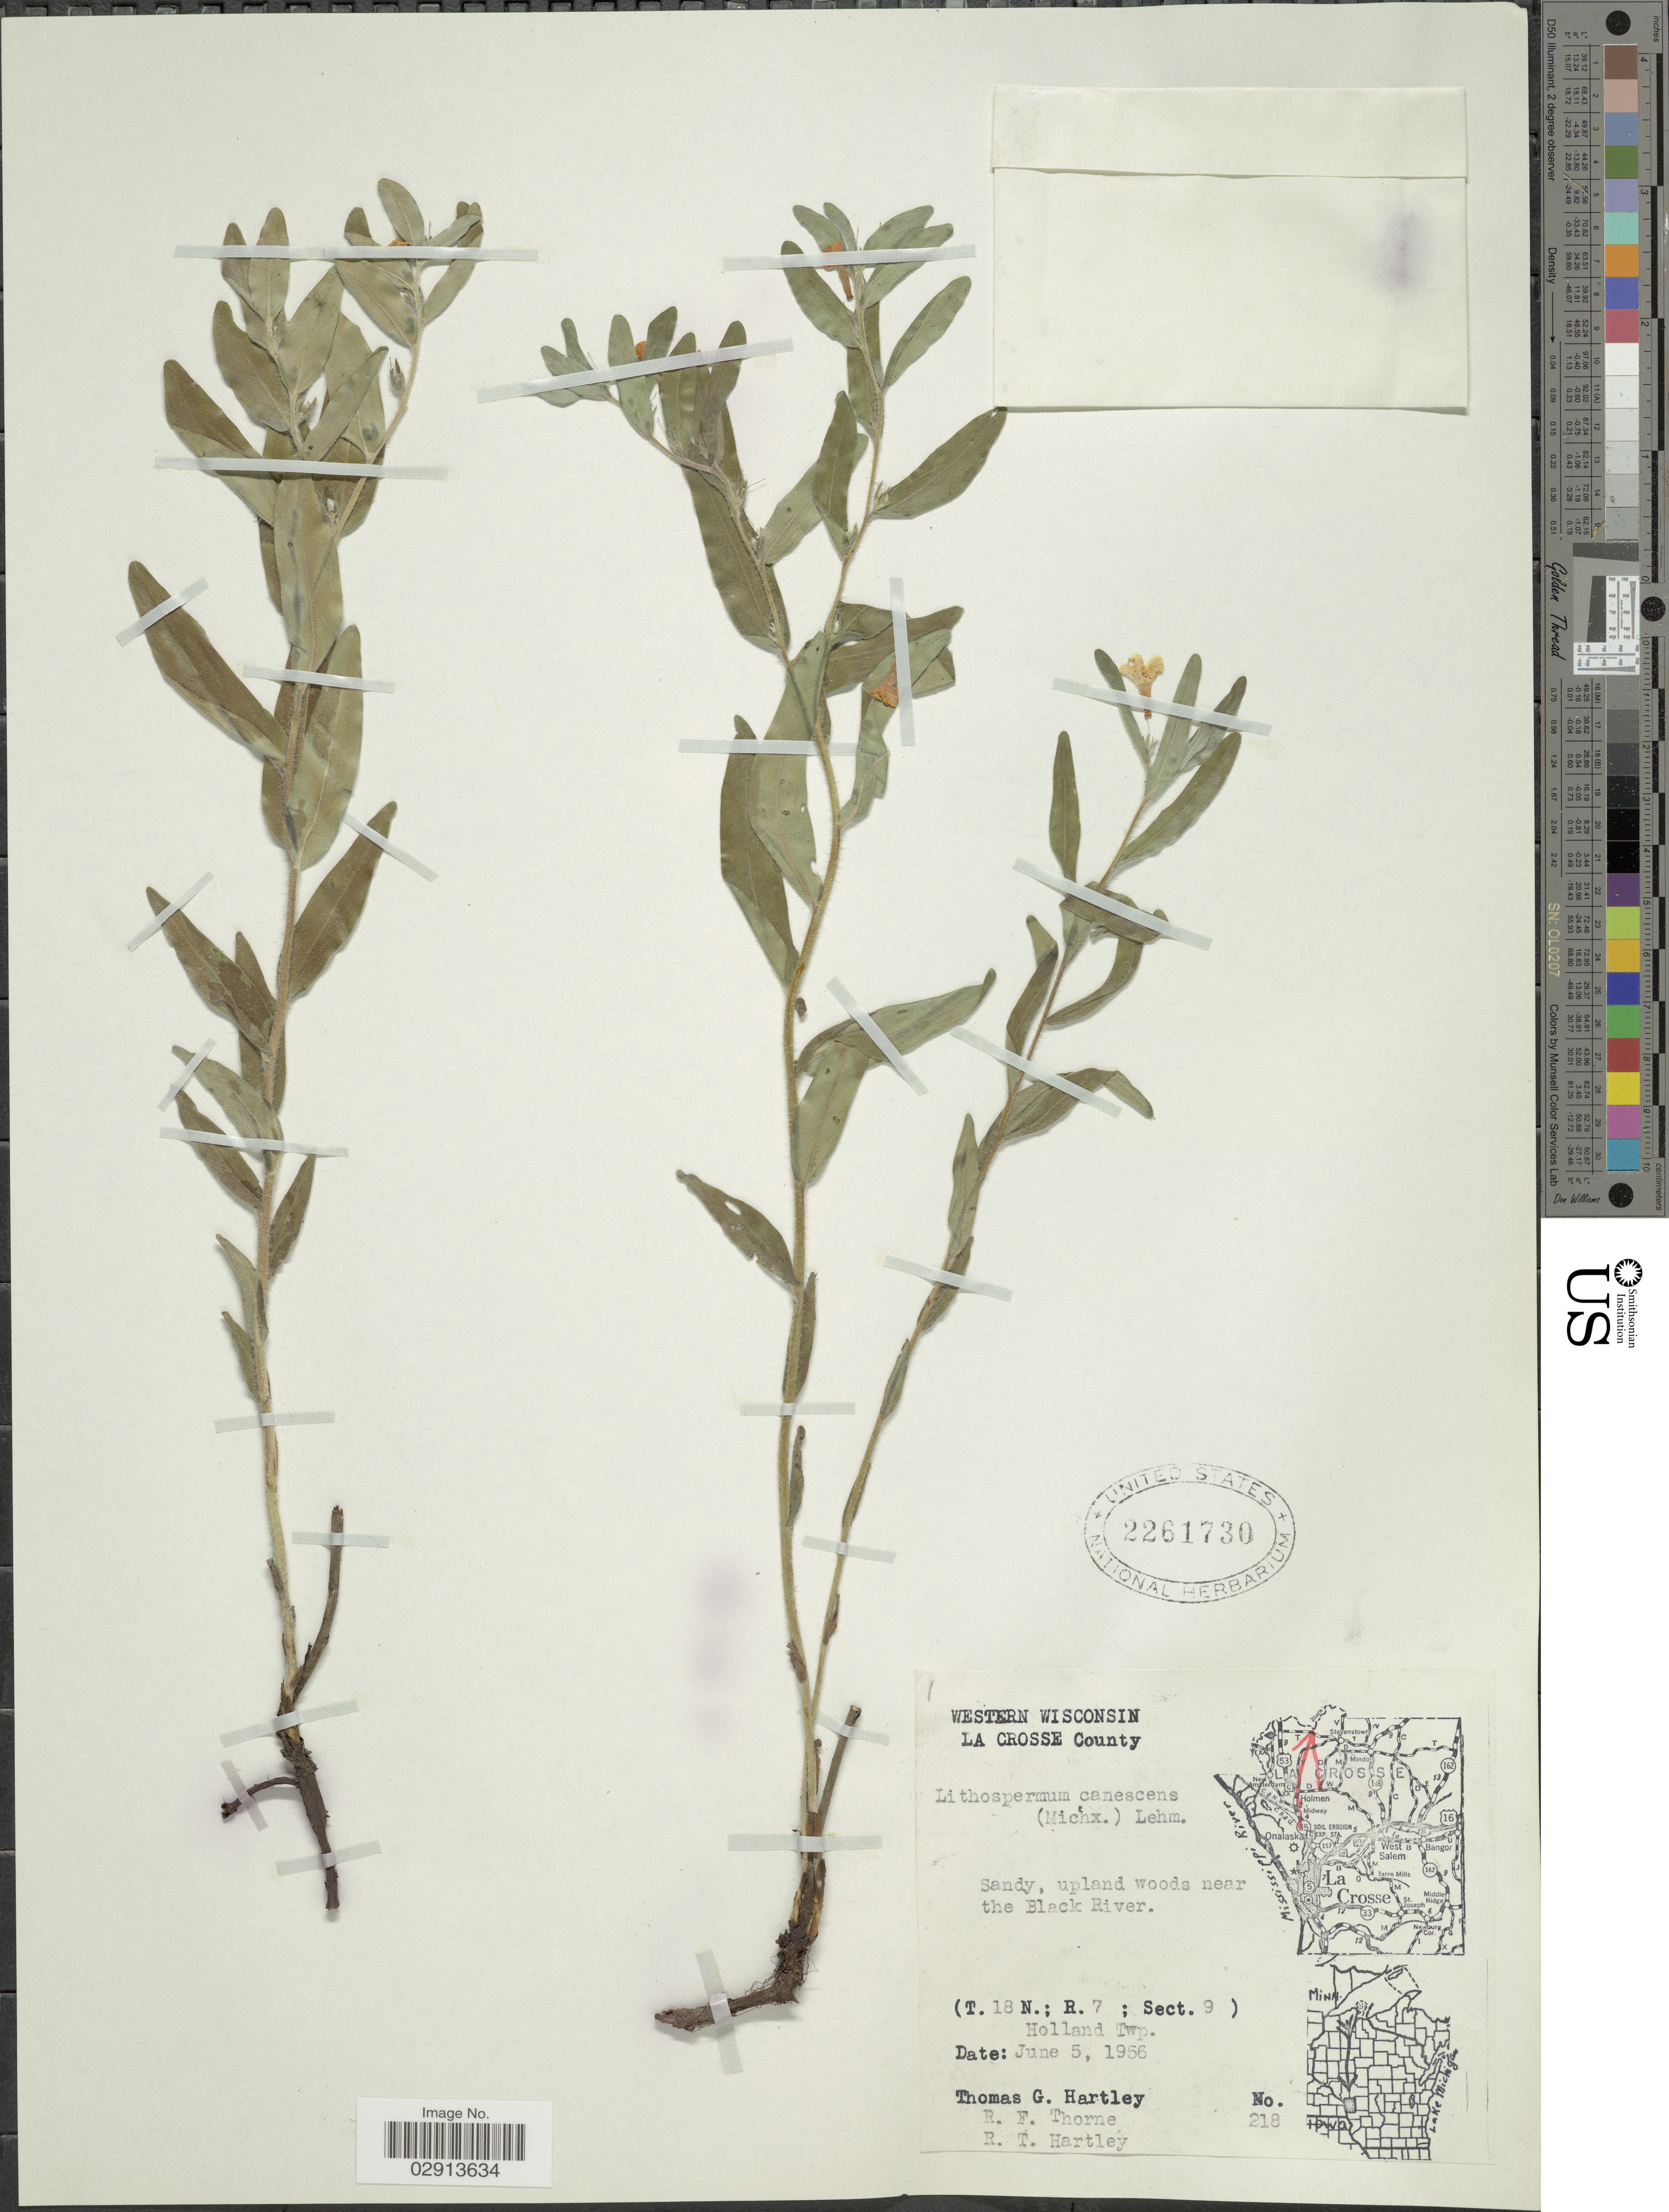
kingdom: Plantae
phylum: Tracheophyta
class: Magnoliopsida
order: Boraginales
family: Boraginaceae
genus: Lithospermum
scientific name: Lithospermum canescens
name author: (Michx.) Lehm.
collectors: T. G. Hartley, R. Thorne & R. T. Hartley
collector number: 218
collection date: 1956-06-05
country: United States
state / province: Wisconsin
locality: Western Wisconsin. La Crosse County. Sandy, upland woods near the Black River. (T. 18.; R. 7 ; Sect. 9) Holland Twp.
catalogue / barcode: US 2261730